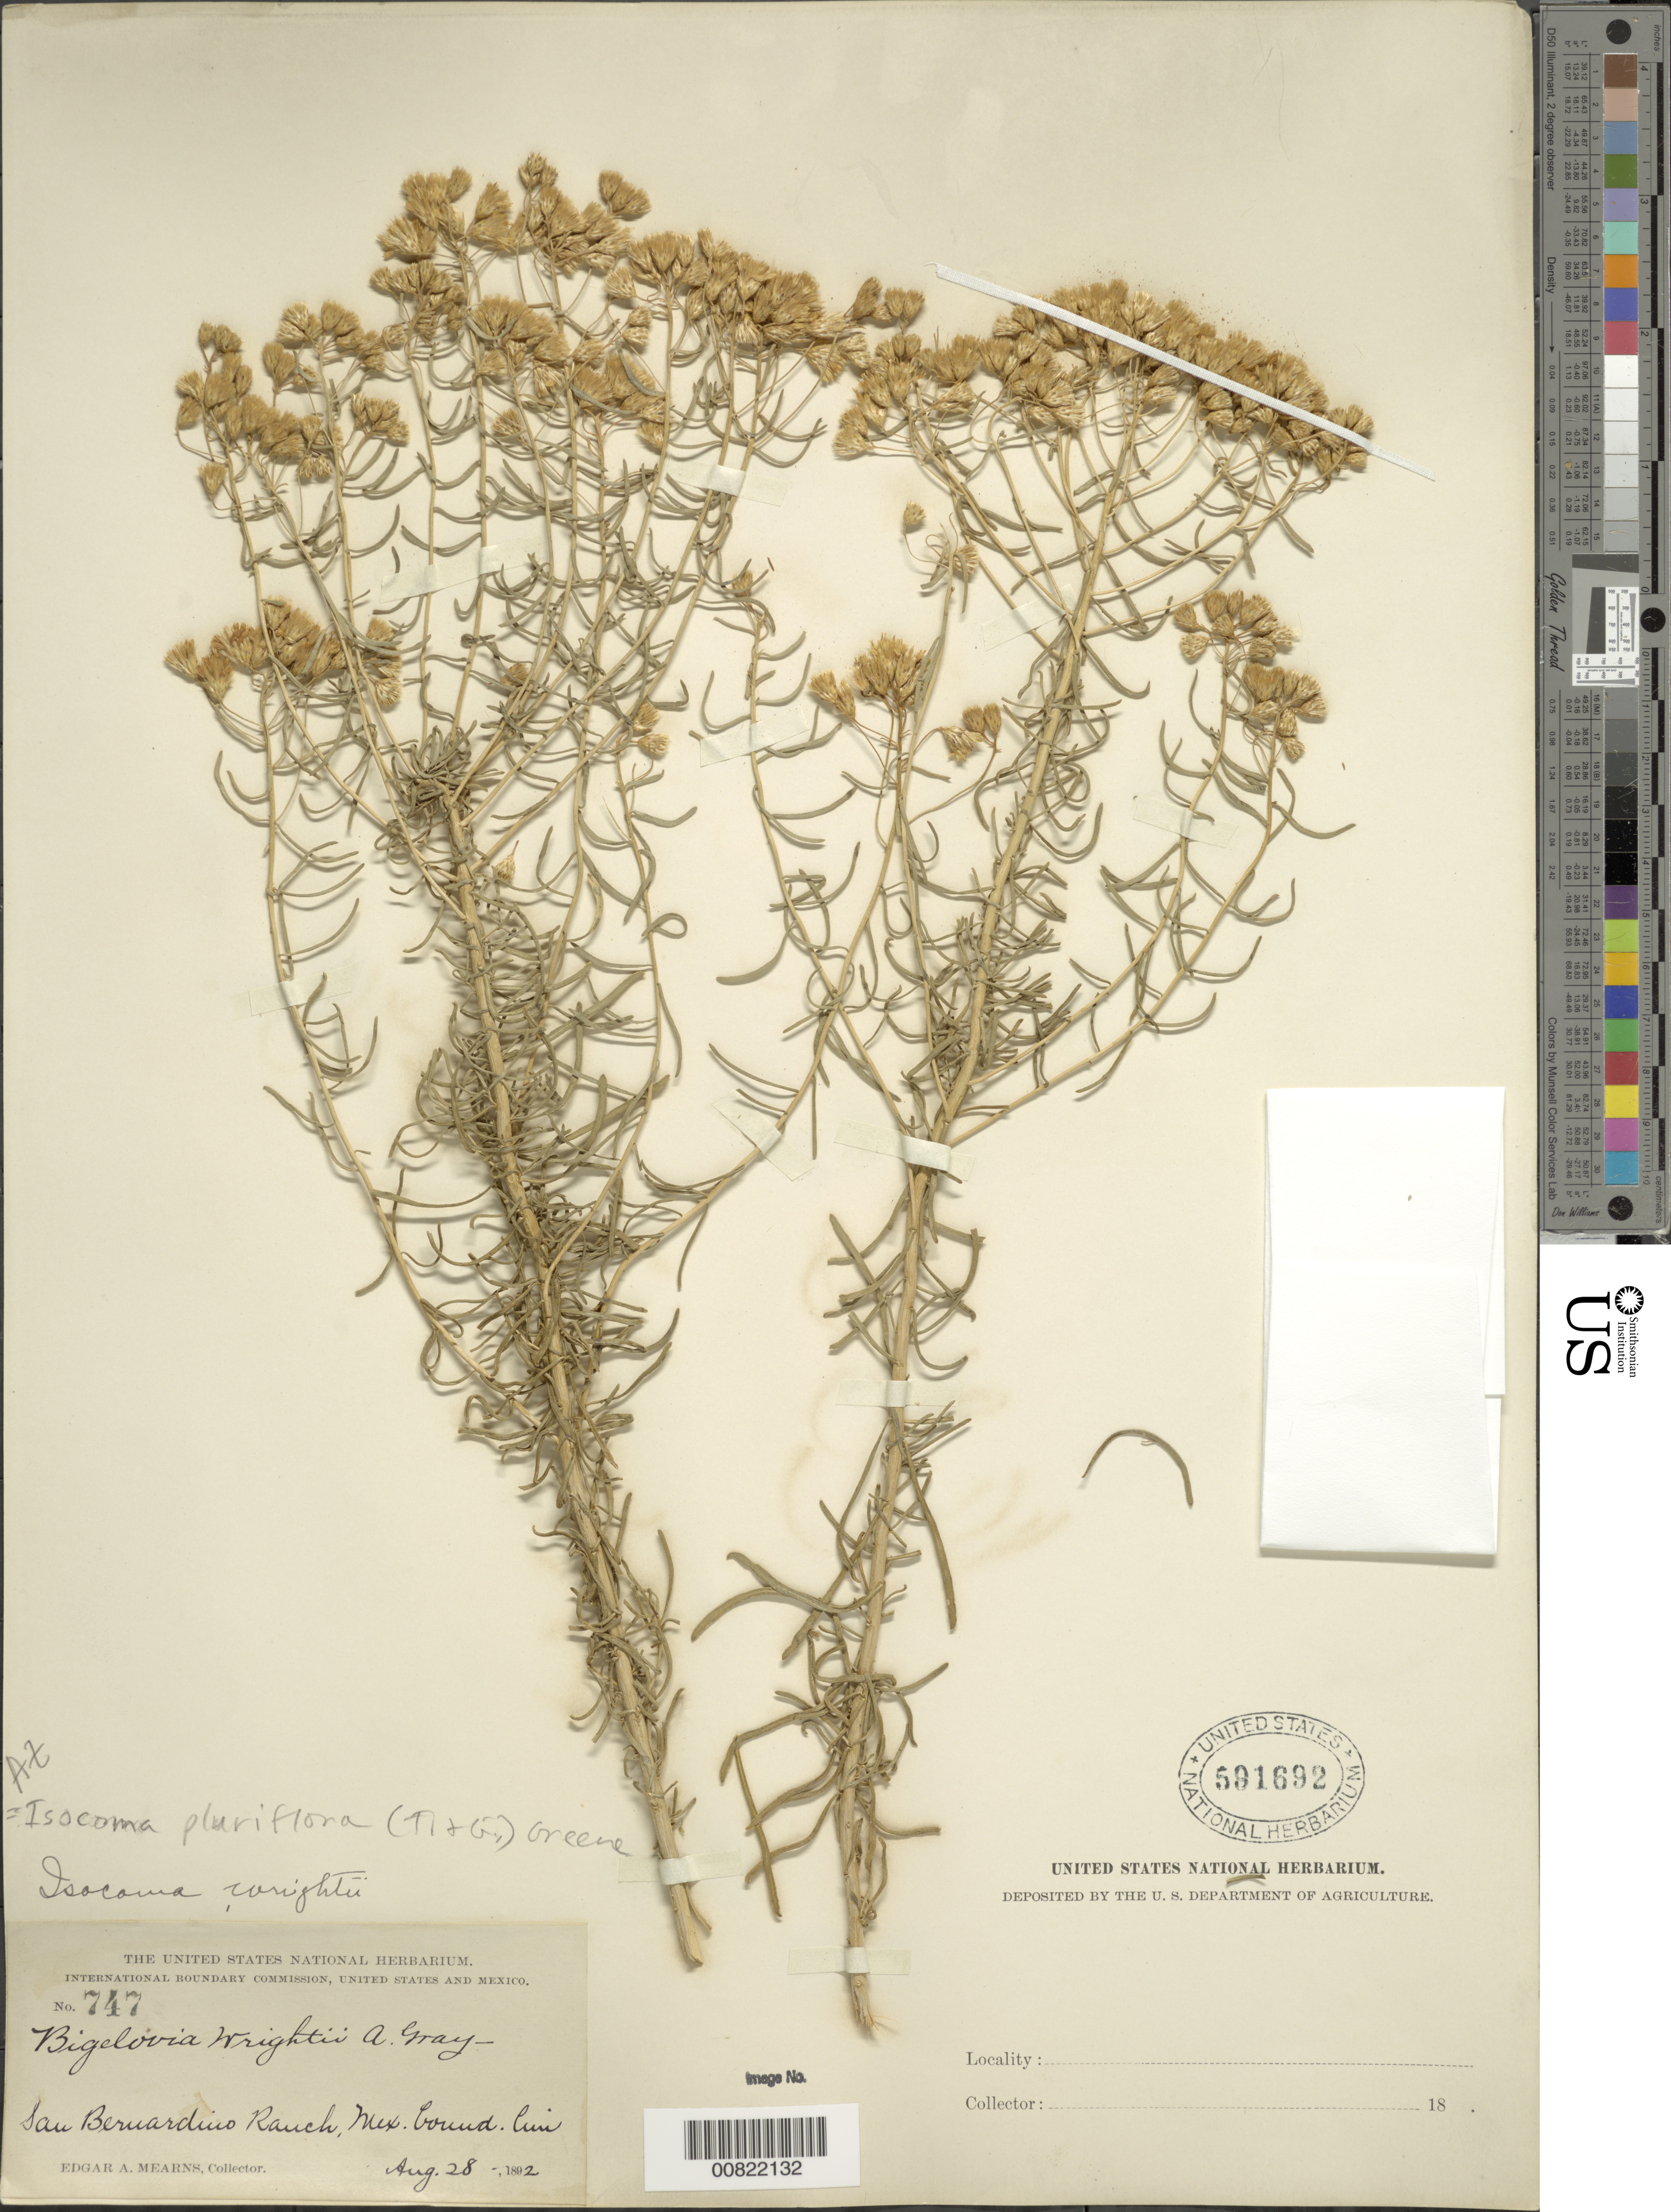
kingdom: Plantae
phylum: Tracheophyta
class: Magnoliopsida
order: Asterales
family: Asteraceae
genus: Isocoma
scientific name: Isocoma pluriflora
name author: (Torr. & A. Gray) Greene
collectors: E. A. Mearns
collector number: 747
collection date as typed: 28 Aug 1892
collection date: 1892-08-28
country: United States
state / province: Arizona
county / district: Cochise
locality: San Bernardino Ranch, Mexican Boundary Line.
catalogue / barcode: US 591692